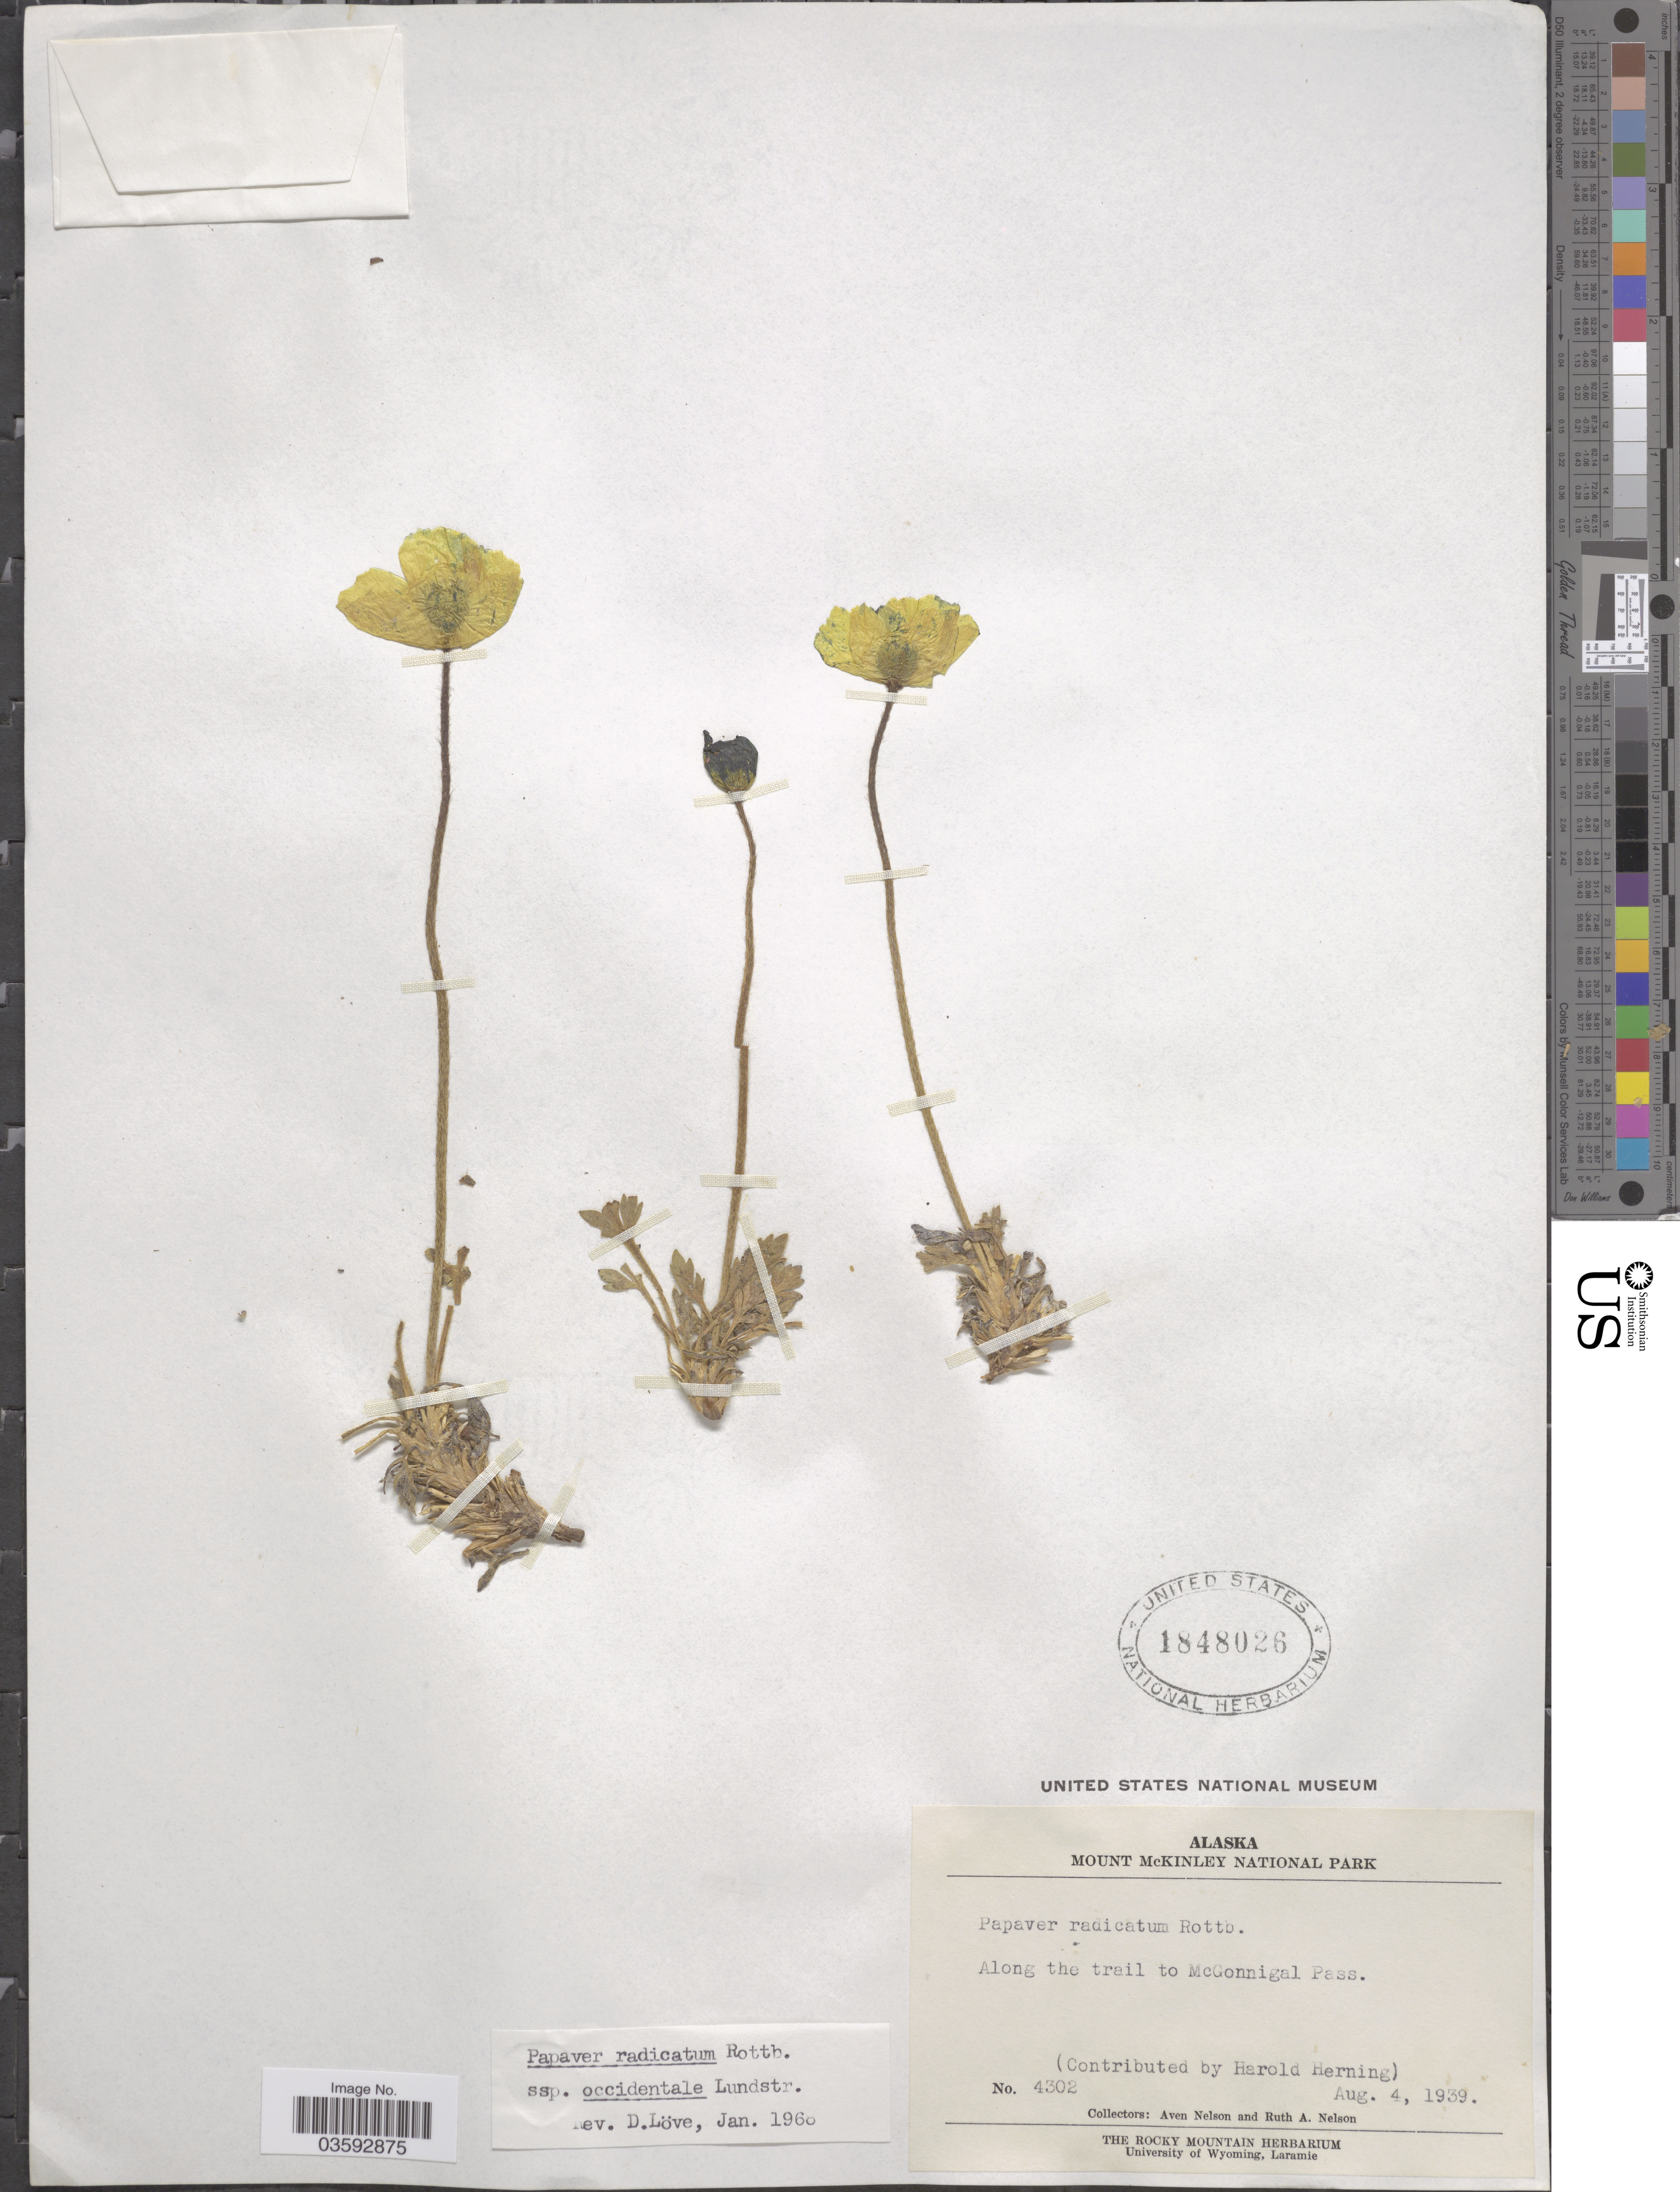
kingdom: Plantae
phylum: Tracheophyta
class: Magnoliopsida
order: Ranunculales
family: Papaveraceae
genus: Papaver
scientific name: Papaver radicatum subsp. occidentale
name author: Lundstr.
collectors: A. Nelson & R. A. Nelson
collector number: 4302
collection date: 1939-08-04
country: United States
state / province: Alaska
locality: Mount McKinley National Park. Along the trail to McGonnigal Pass.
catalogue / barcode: US 1848026